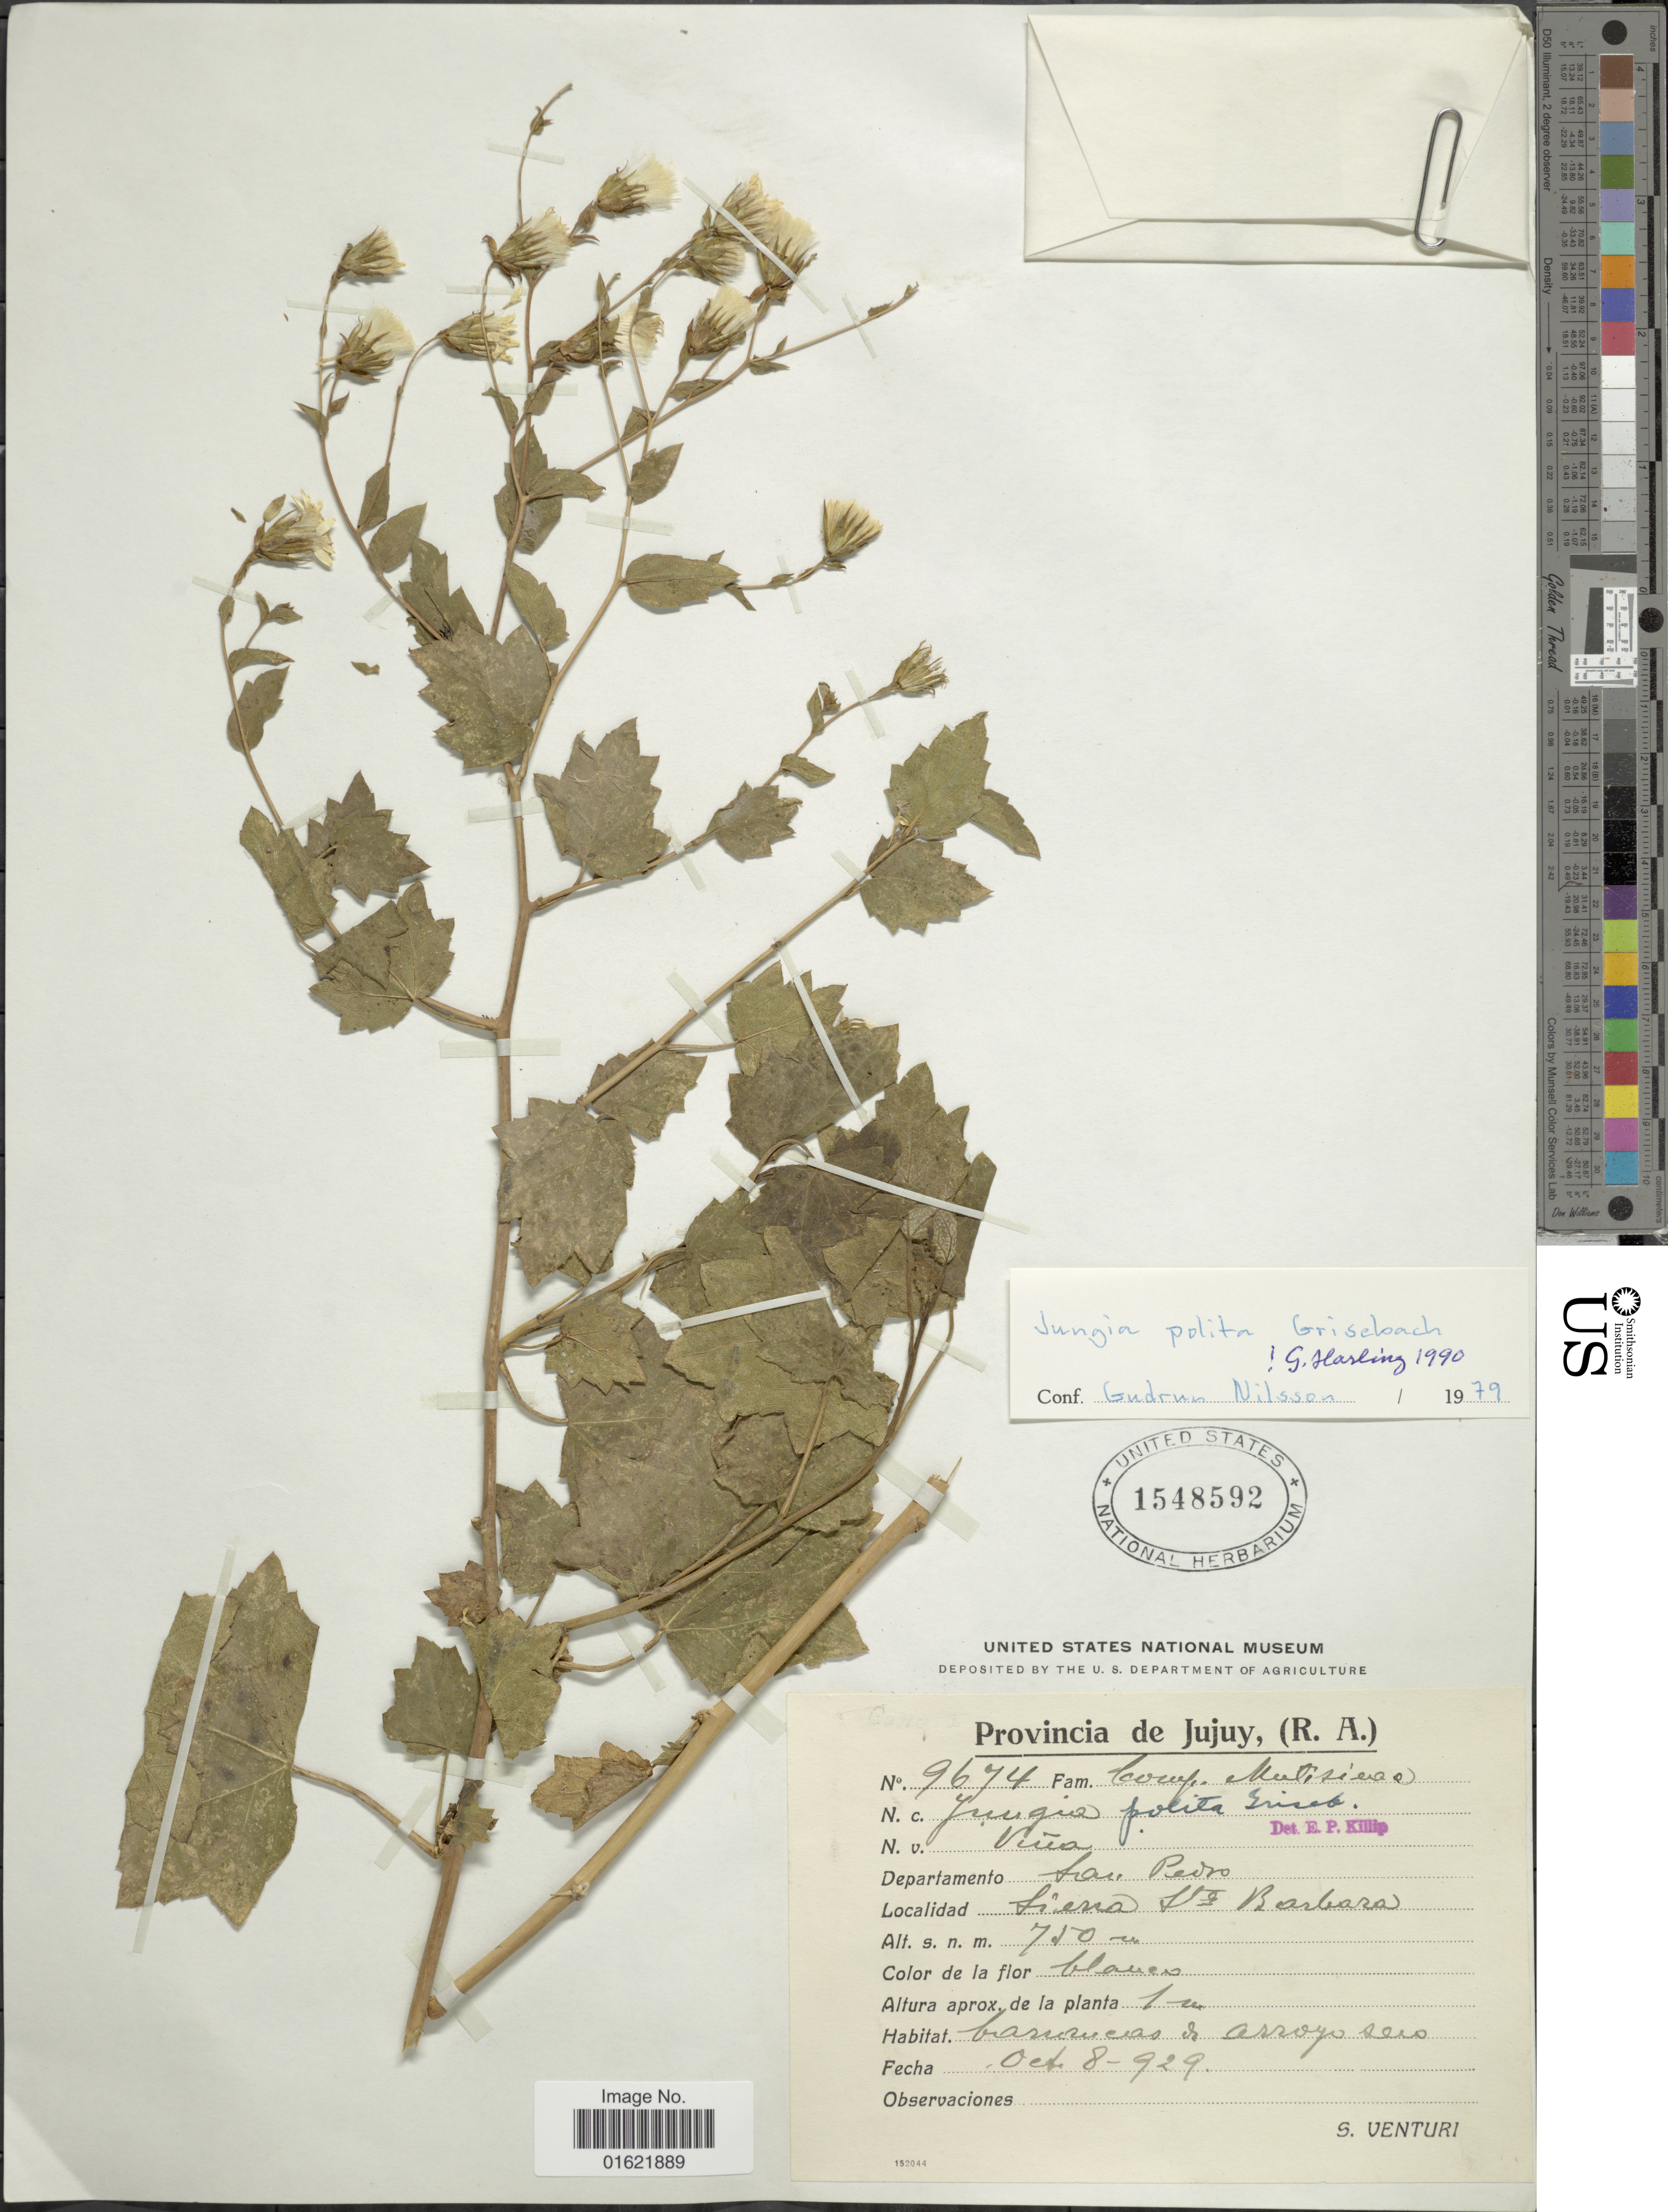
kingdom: Plantae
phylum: Tracheophyta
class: Magnoliopsida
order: Asterales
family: Asteraceae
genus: Jungia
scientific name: Jungia polita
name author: Griseb.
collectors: S. Venturi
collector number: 9674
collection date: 1929-10-08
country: Argentina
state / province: Jujuy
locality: Provincia de Jujuy, (R. A.), Sierra Sta Barbara, Samn Pedro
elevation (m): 750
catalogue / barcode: US 1548592